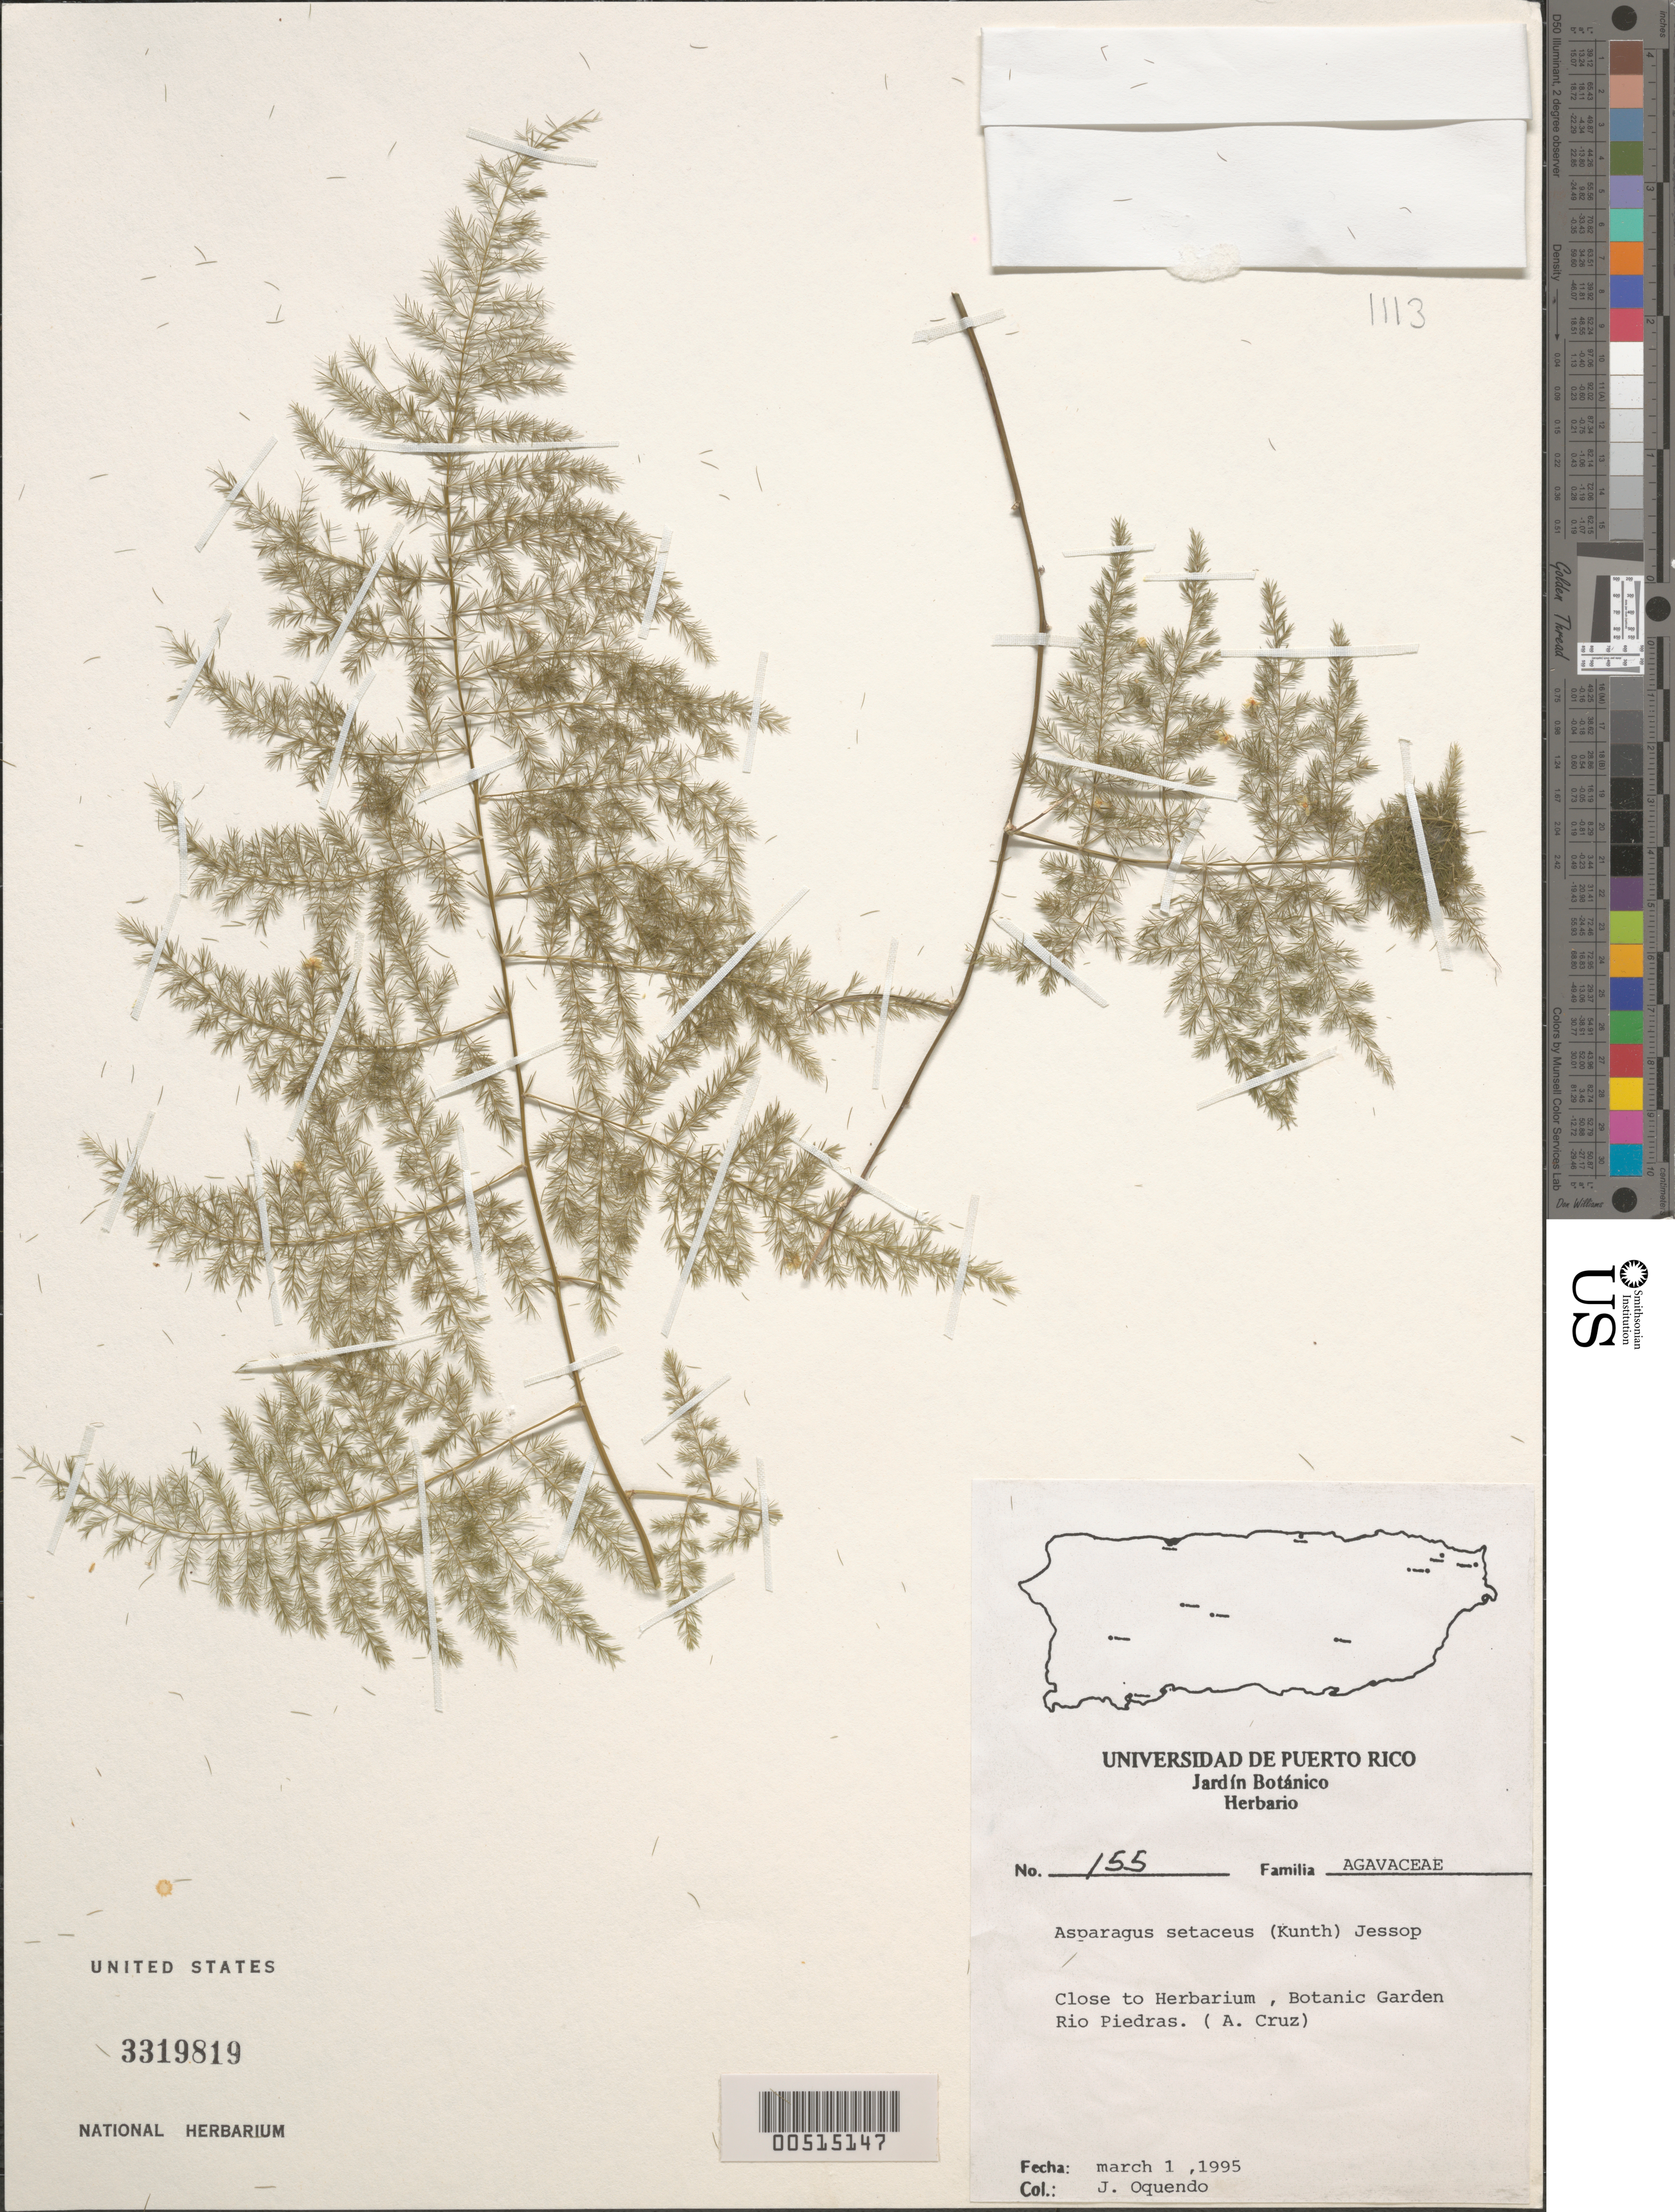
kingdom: Plantae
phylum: Tracheophyta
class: Liliopsida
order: Asparagales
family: Asparagaceae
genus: Asparagus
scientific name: Asparagus setaceus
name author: (Kunth) Jessop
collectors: J. Oquendo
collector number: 155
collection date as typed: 01 Mar 1995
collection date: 1995-03-01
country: Puerto Rico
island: Greater Antilles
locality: Botanic Garden, Rio Piedras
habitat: Close to herbarium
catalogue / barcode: US 3319819